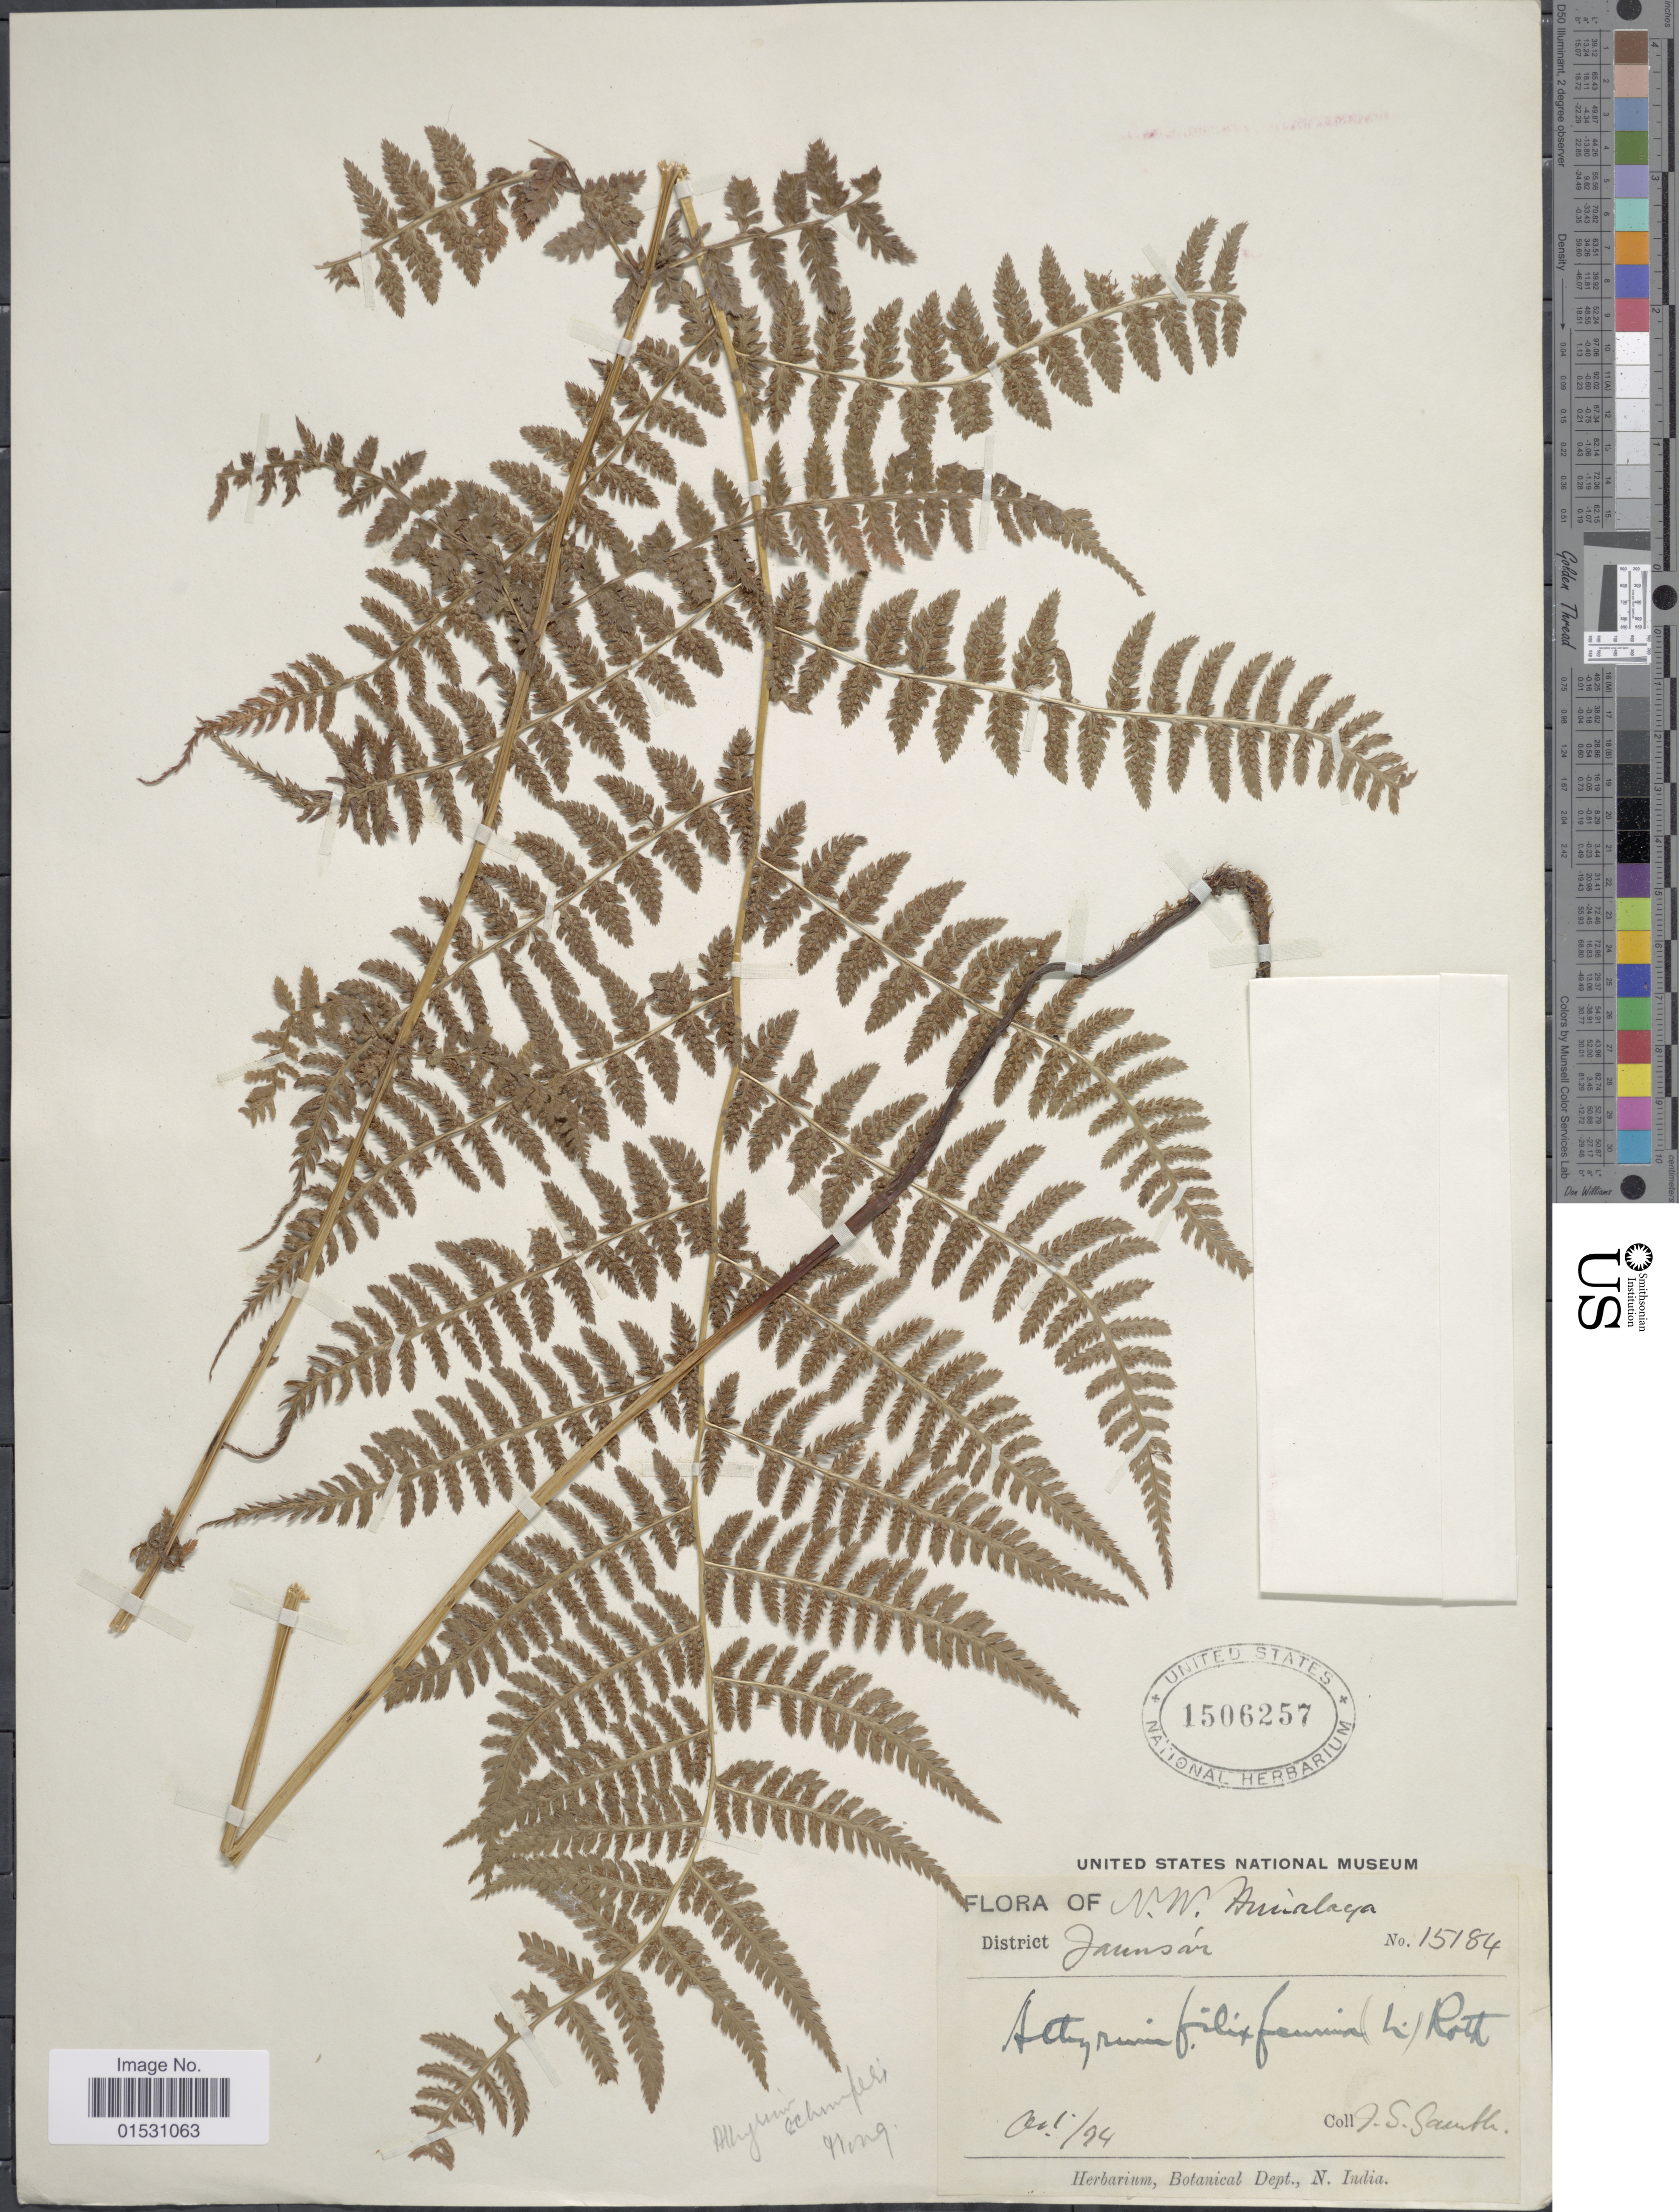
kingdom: Plantae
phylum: Tracheophyta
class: Polypodiopsida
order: Polypodiales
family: Athyriaceae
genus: Athyrium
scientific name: Athyrium schimperi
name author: Mougeot ex Fée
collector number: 15184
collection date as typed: Transcribed d/m/y: /10/74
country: India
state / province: Uttarakhand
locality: N.W. Himalaya. District Jaunsar.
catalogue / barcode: US 1506257